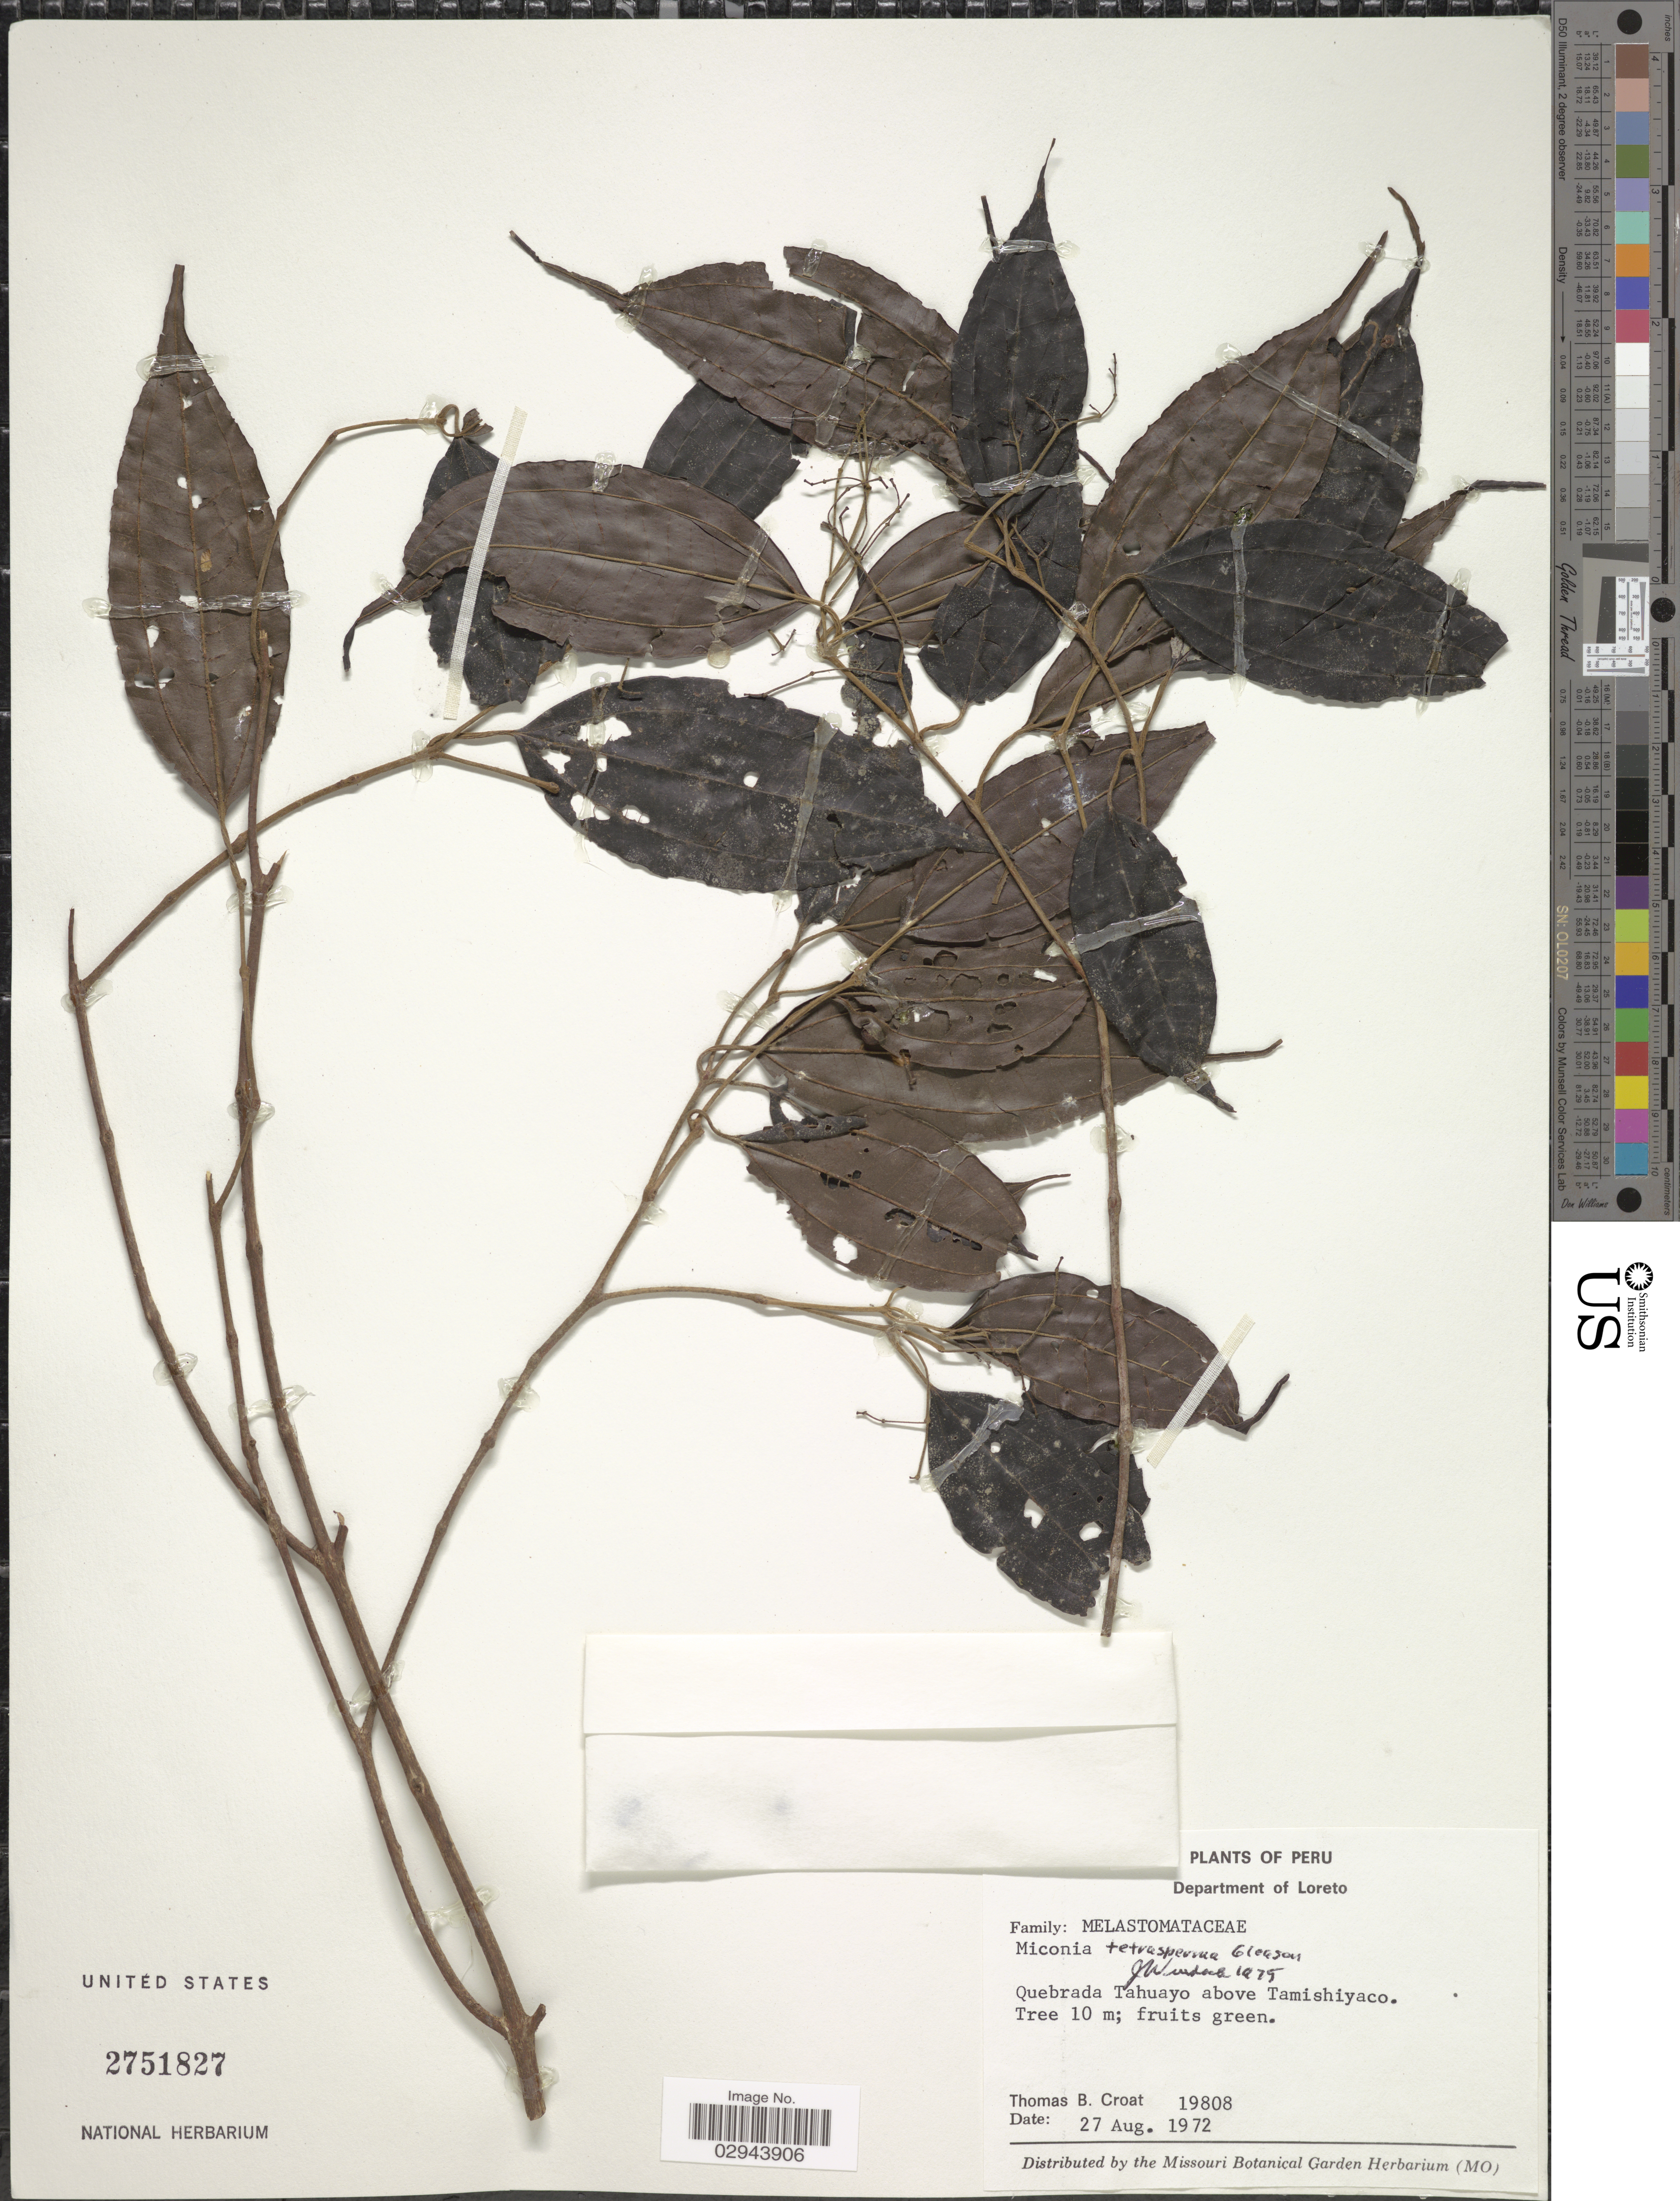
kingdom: Plantae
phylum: Tracheophyta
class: Magnoliopsida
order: Myrtales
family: Melastomataceae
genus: Miconia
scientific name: Miconia tetrasperma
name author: Gleason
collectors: T. B. Croat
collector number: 19808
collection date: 1972-08-27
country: Peru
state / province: Loreto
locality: Department of Loreto. Quebrada Tahuayo above Tamishiyaco.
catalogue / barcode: US 2751827